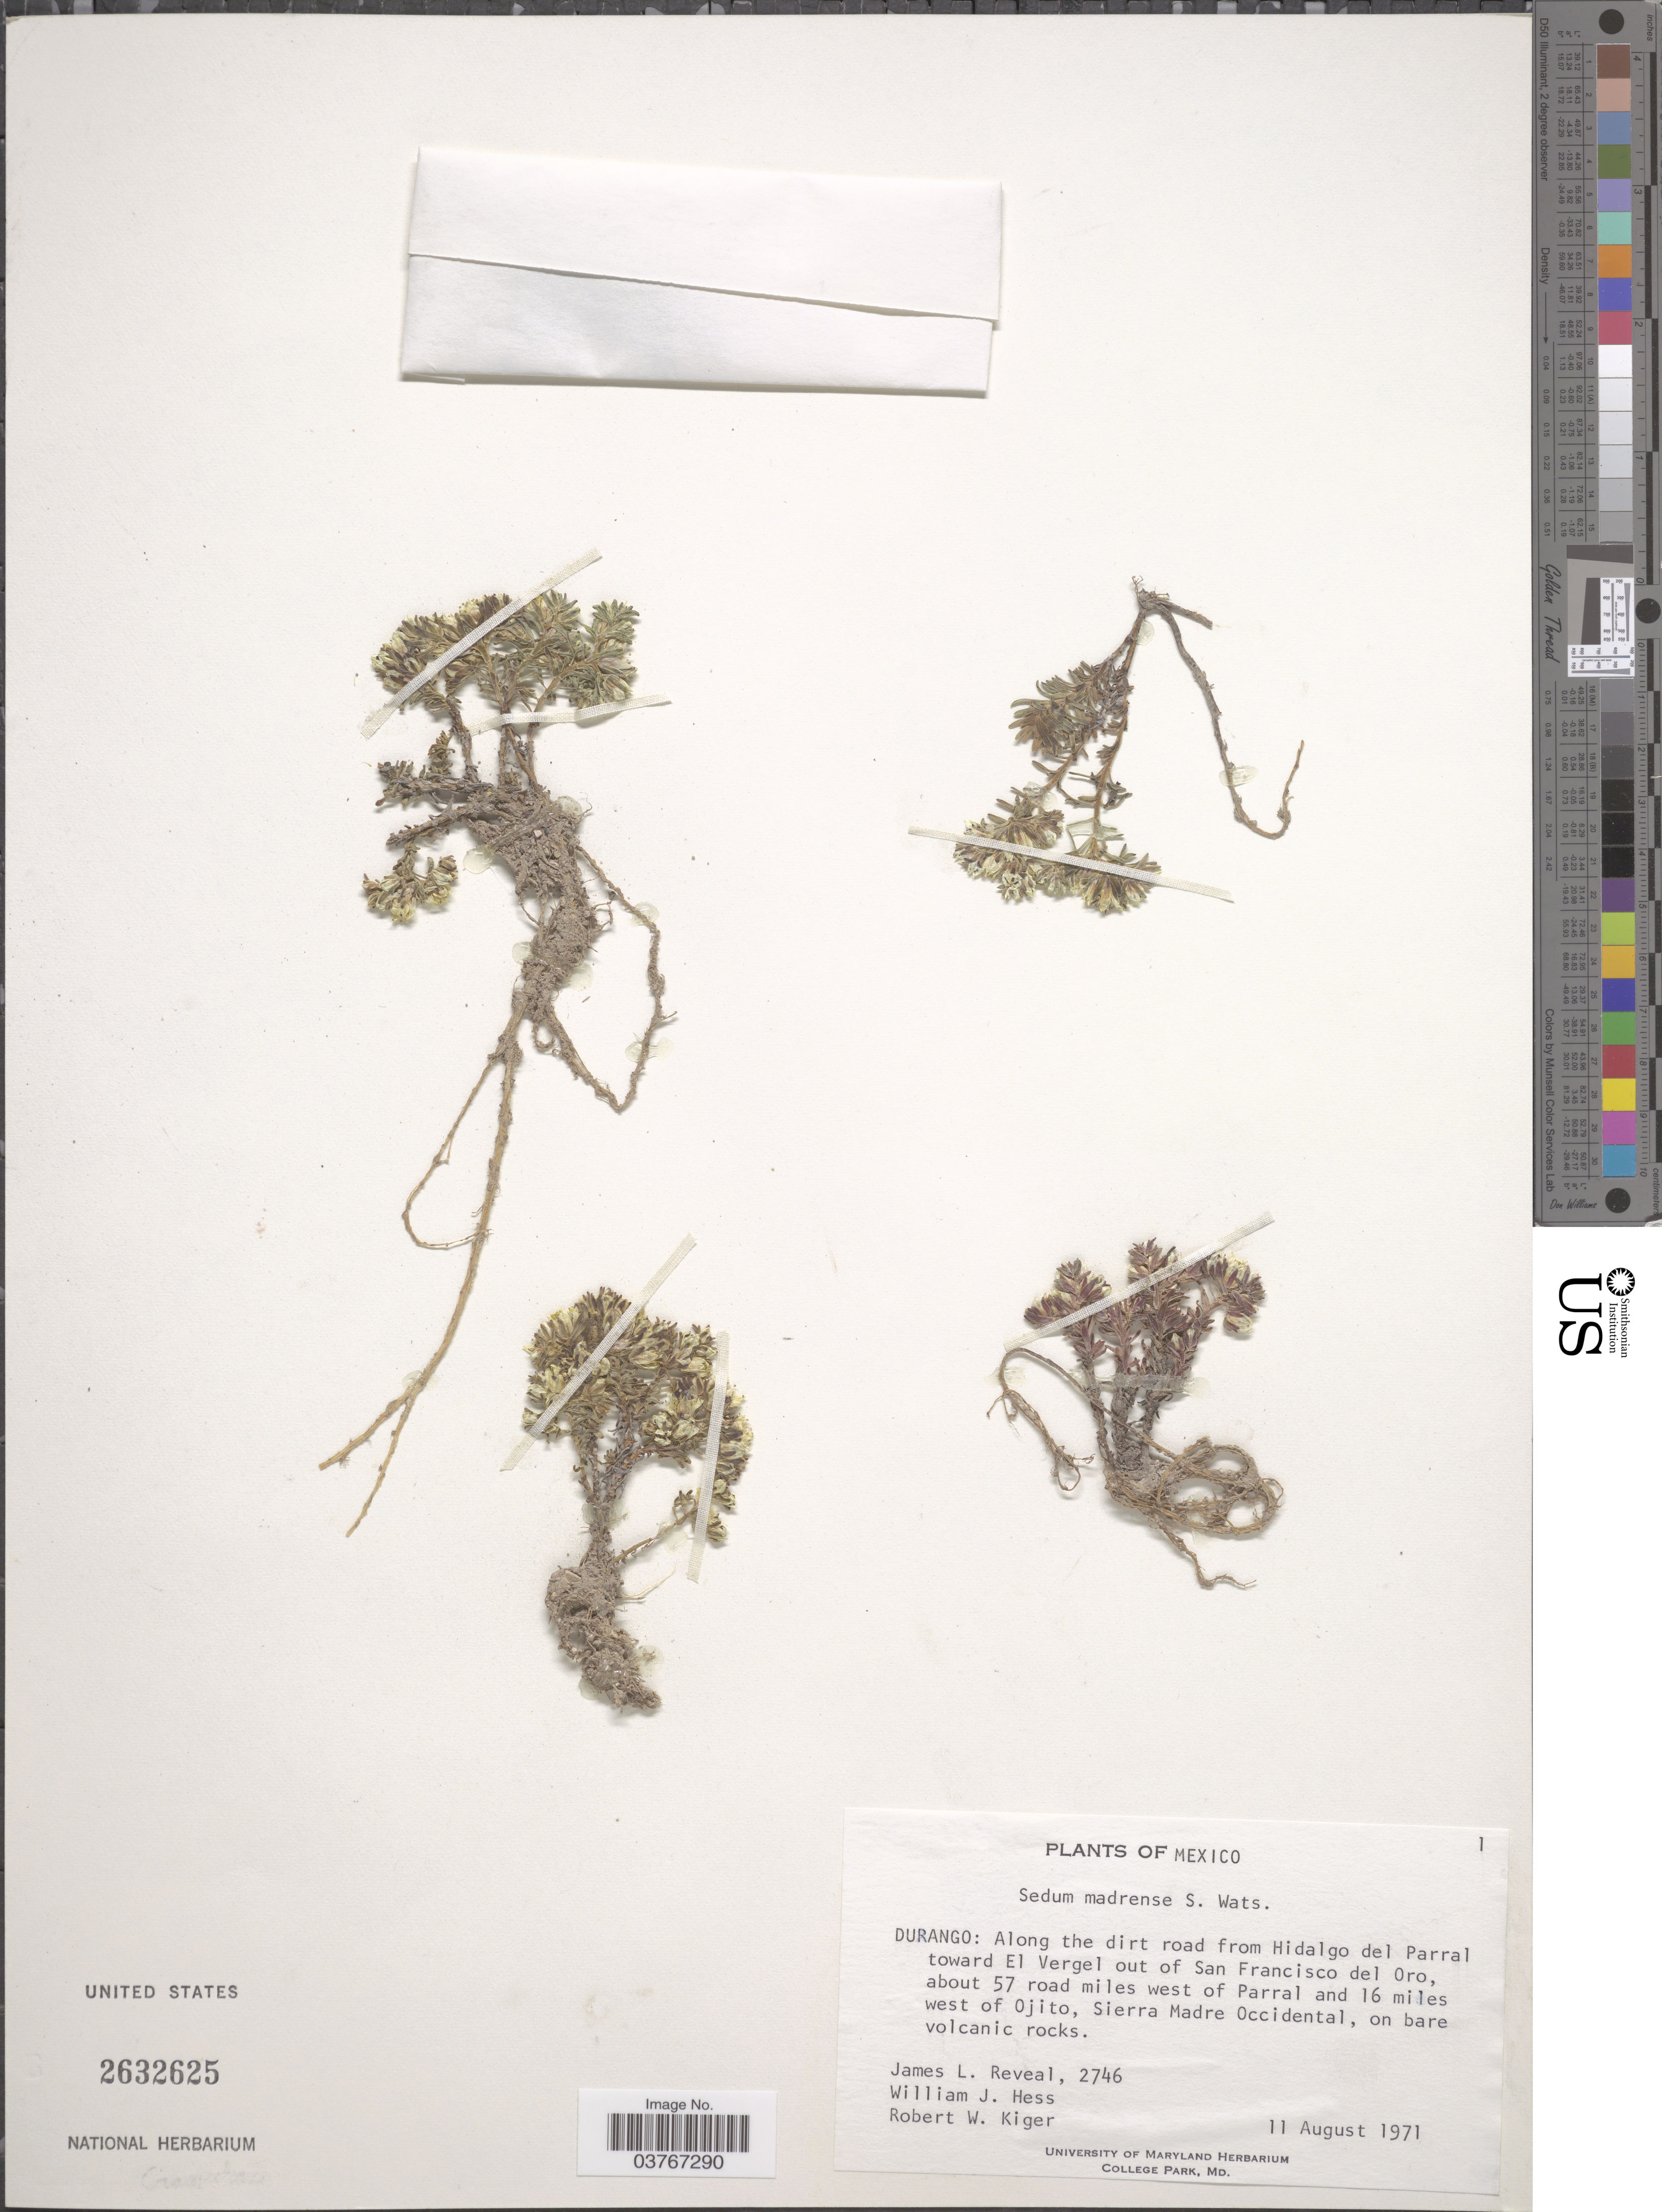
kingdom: Plantae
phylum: Tracheophyta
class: Magnoliopsida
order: Saxifragales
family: Crassulaceae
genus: Sedum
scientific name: Sedum madrense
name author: S. Watson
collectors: J. L. Reveal, W. Hess & R. Kiger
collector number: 2746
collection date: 1971-08-11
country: Mexico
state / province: Durango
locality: Along the dirt road from Hidalgo del Parral toward El Vergel out of San Francisco del Oro, about 57 road miles west of Parral and 16 miles west of Ojito, Sierra Madre Occidental, on bare volcanic rocks.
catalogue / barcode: US 2632625